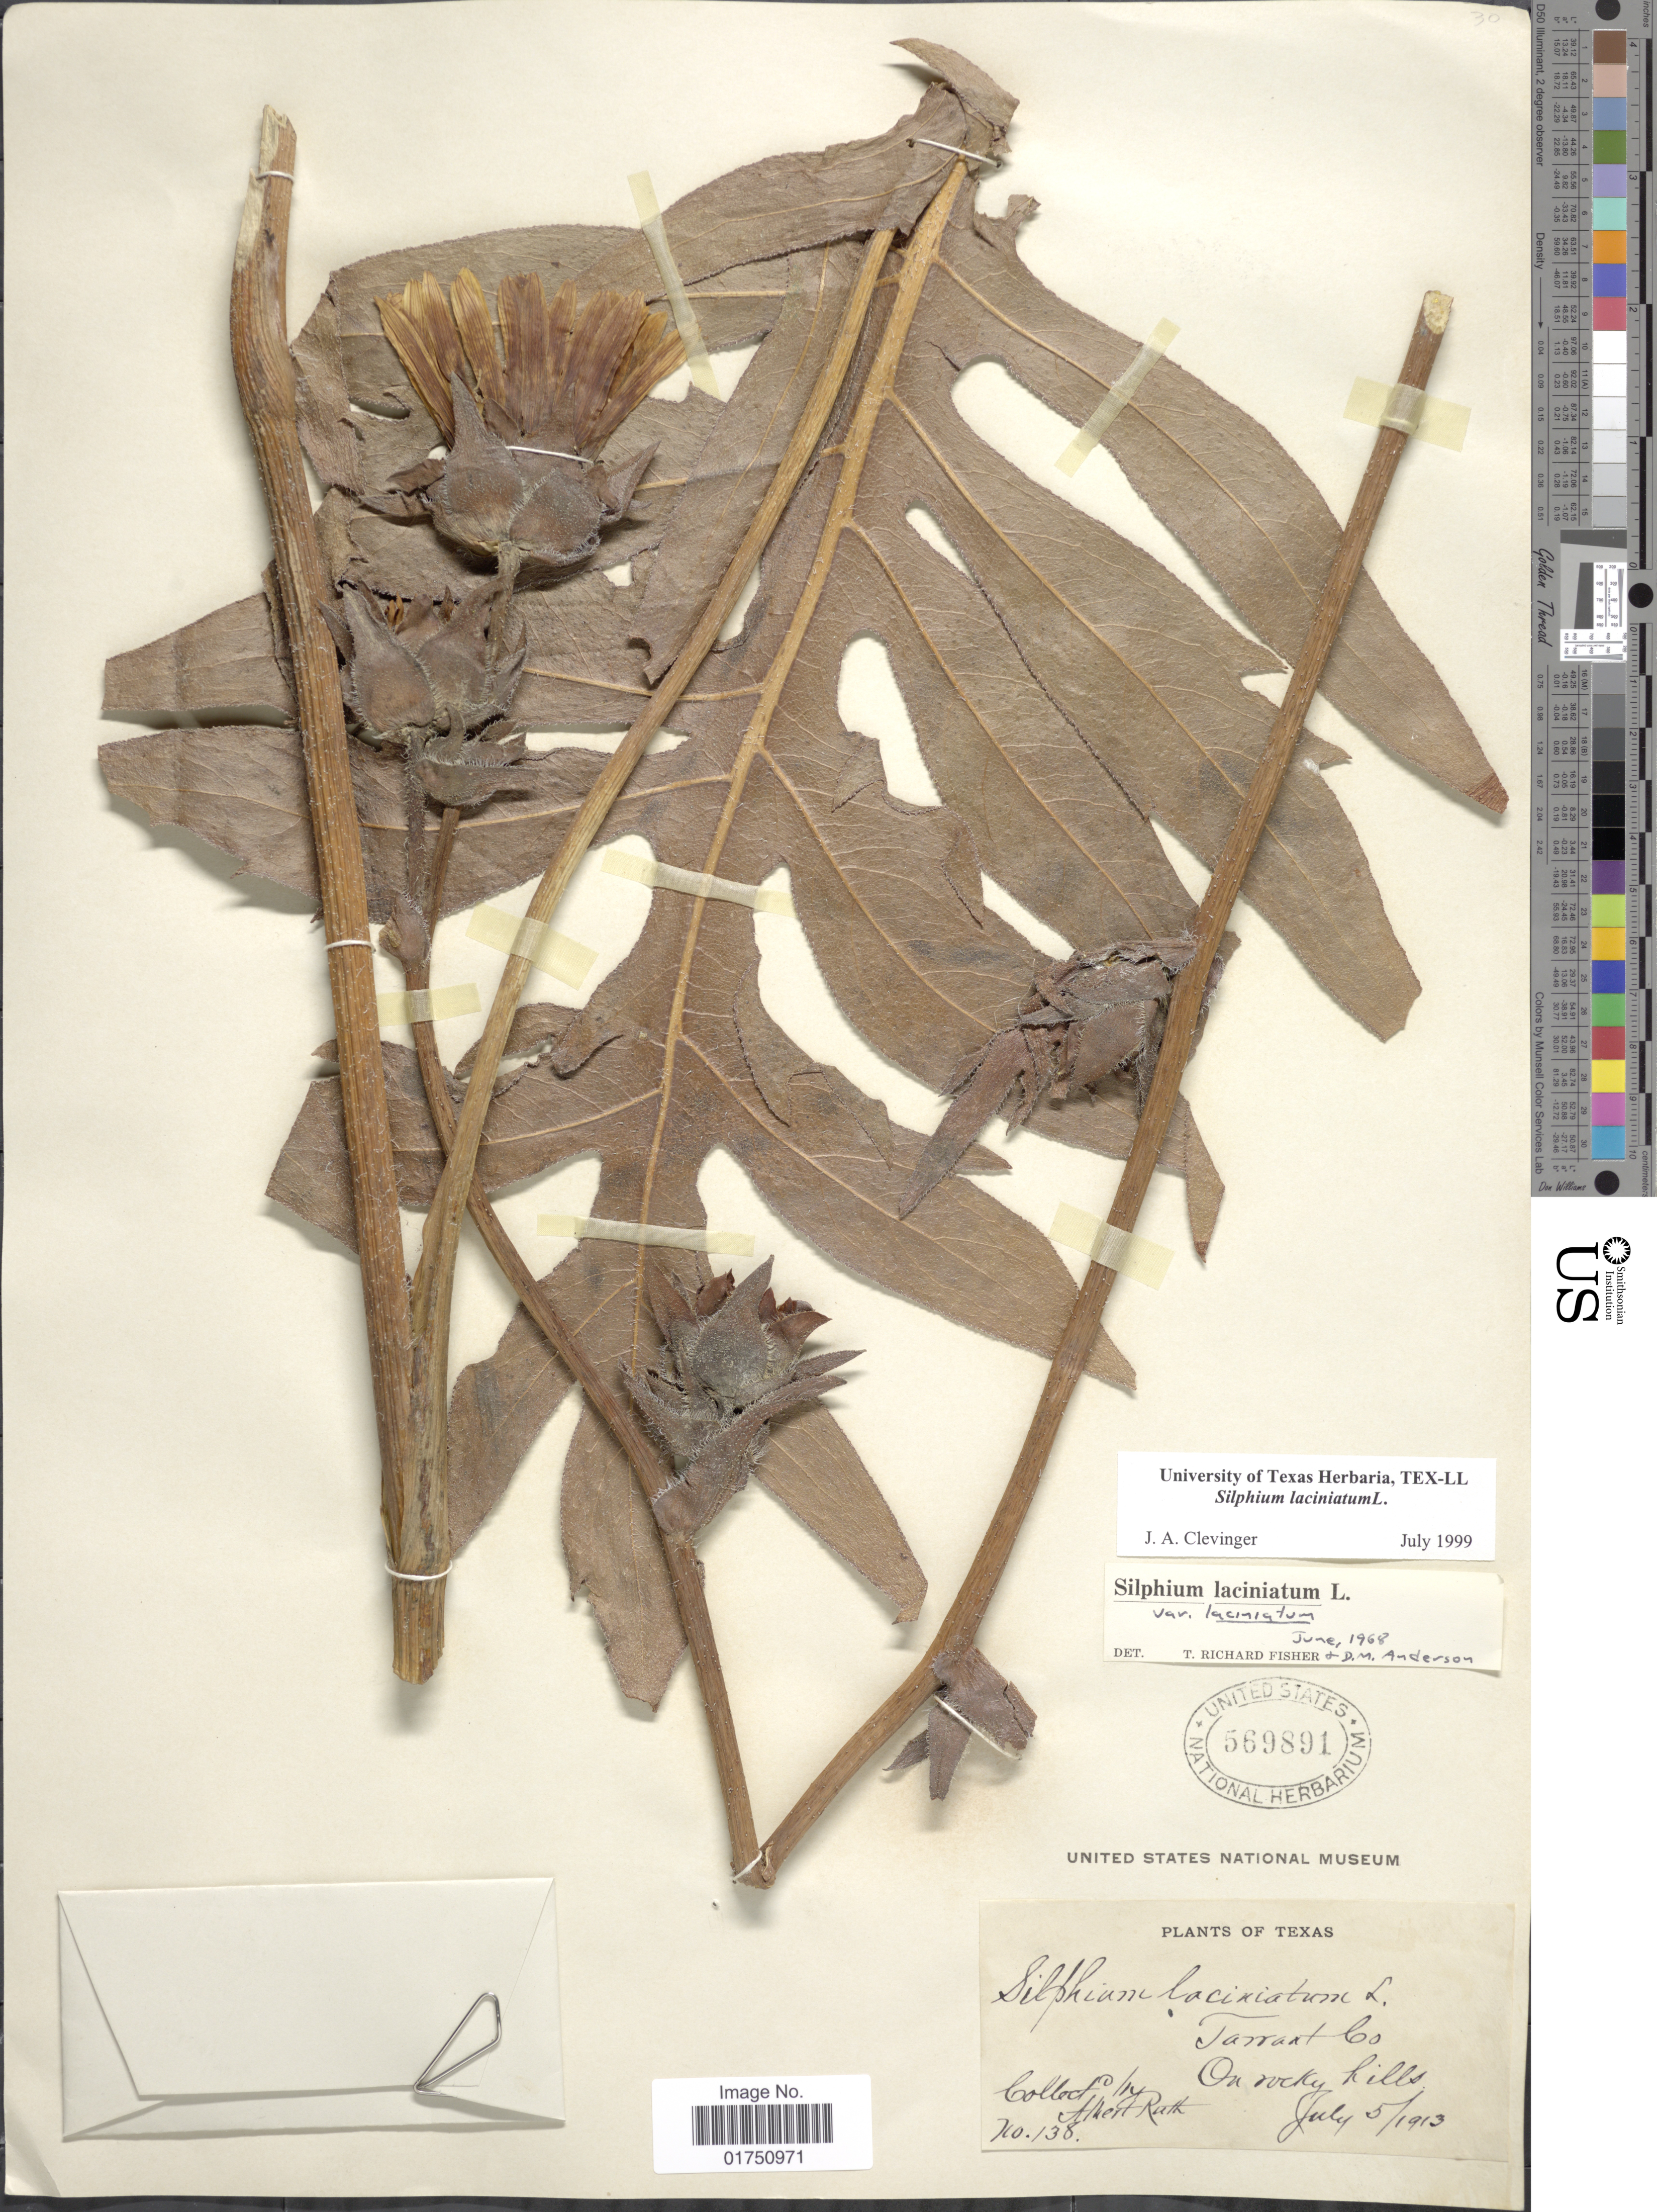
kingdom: Plantae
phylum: Tracheophyta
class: Magnoliopsida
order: Asterales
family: Asteraceae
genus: Silphium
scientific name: Silphium laciniatum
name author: L.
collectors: A. Ruth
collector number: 138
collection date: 1913-07-05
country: United States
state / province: Texas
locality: Tarrant Co. On rocky hills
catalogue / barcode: US 569891